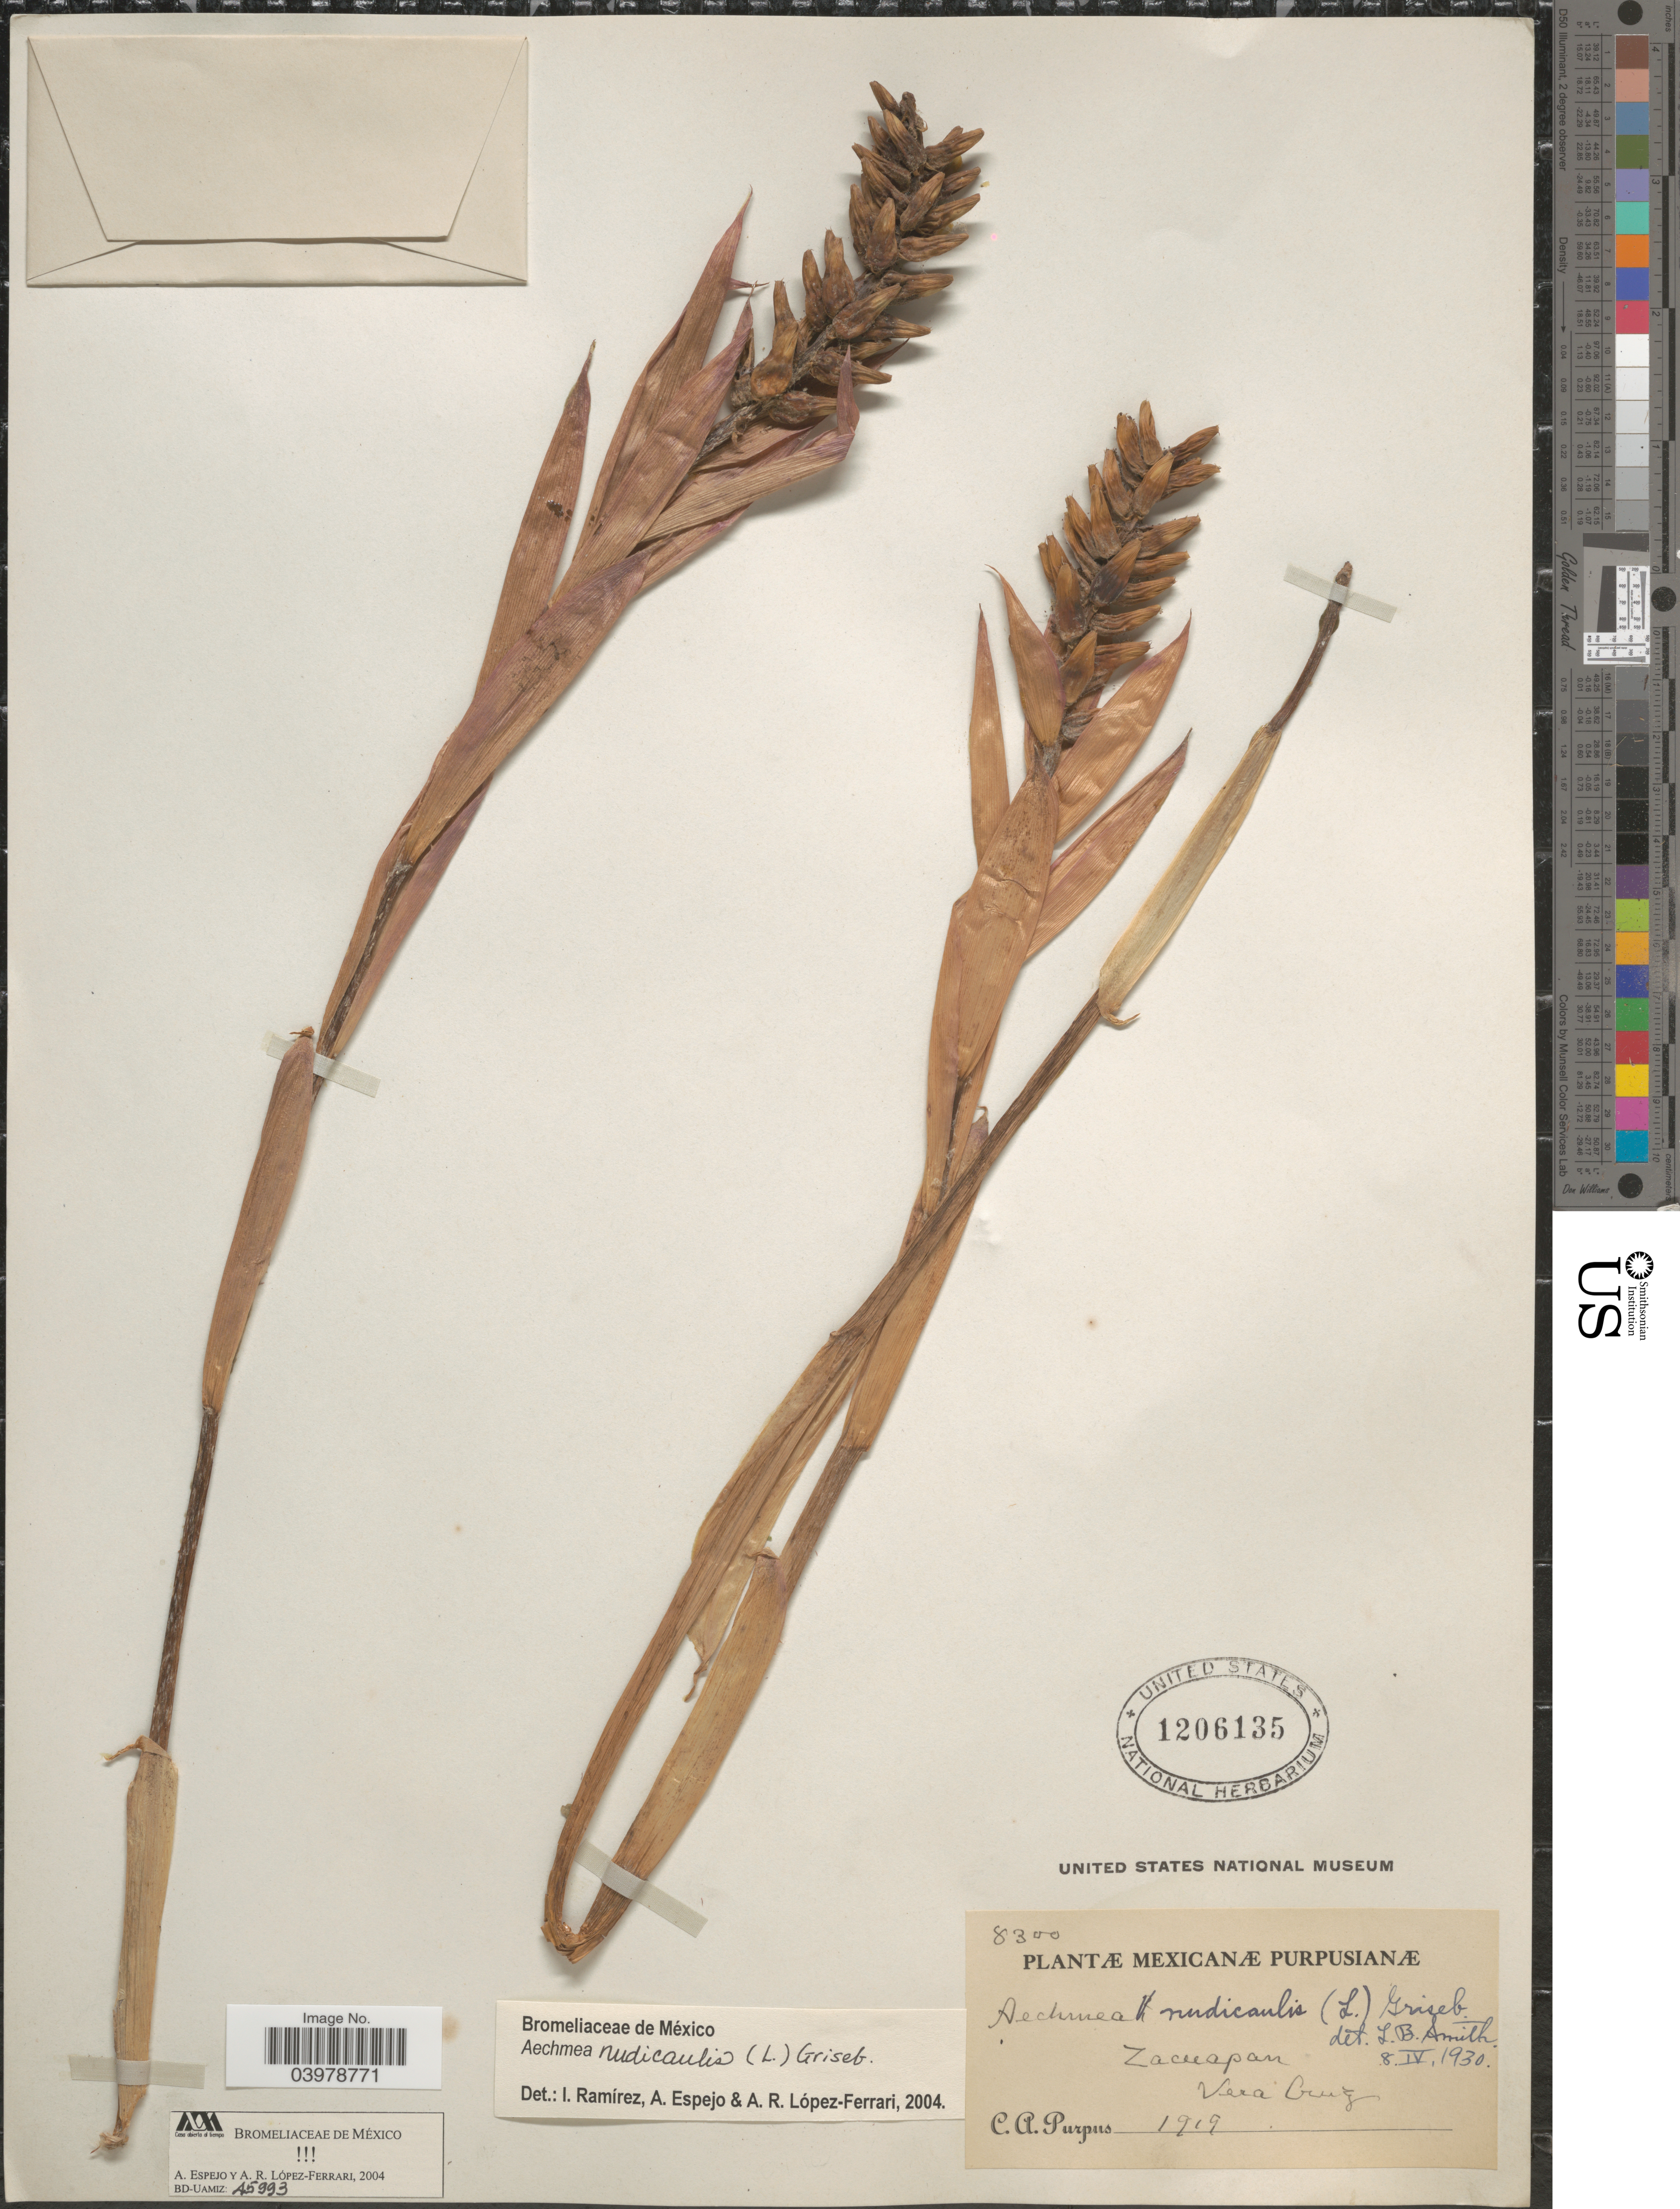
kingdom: Plantae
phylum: Tracheophyta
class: Liliopsida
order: Poales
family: Bromeliaceae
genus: Aechmea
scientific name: Aechmea nudicaulis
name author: (L.) Griseb.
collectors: C. A. Purpus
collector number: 8300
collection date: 1919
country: Mexico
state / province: Veracruz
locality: Zacuapan, Vera Cruz.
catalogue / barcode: US 1206135